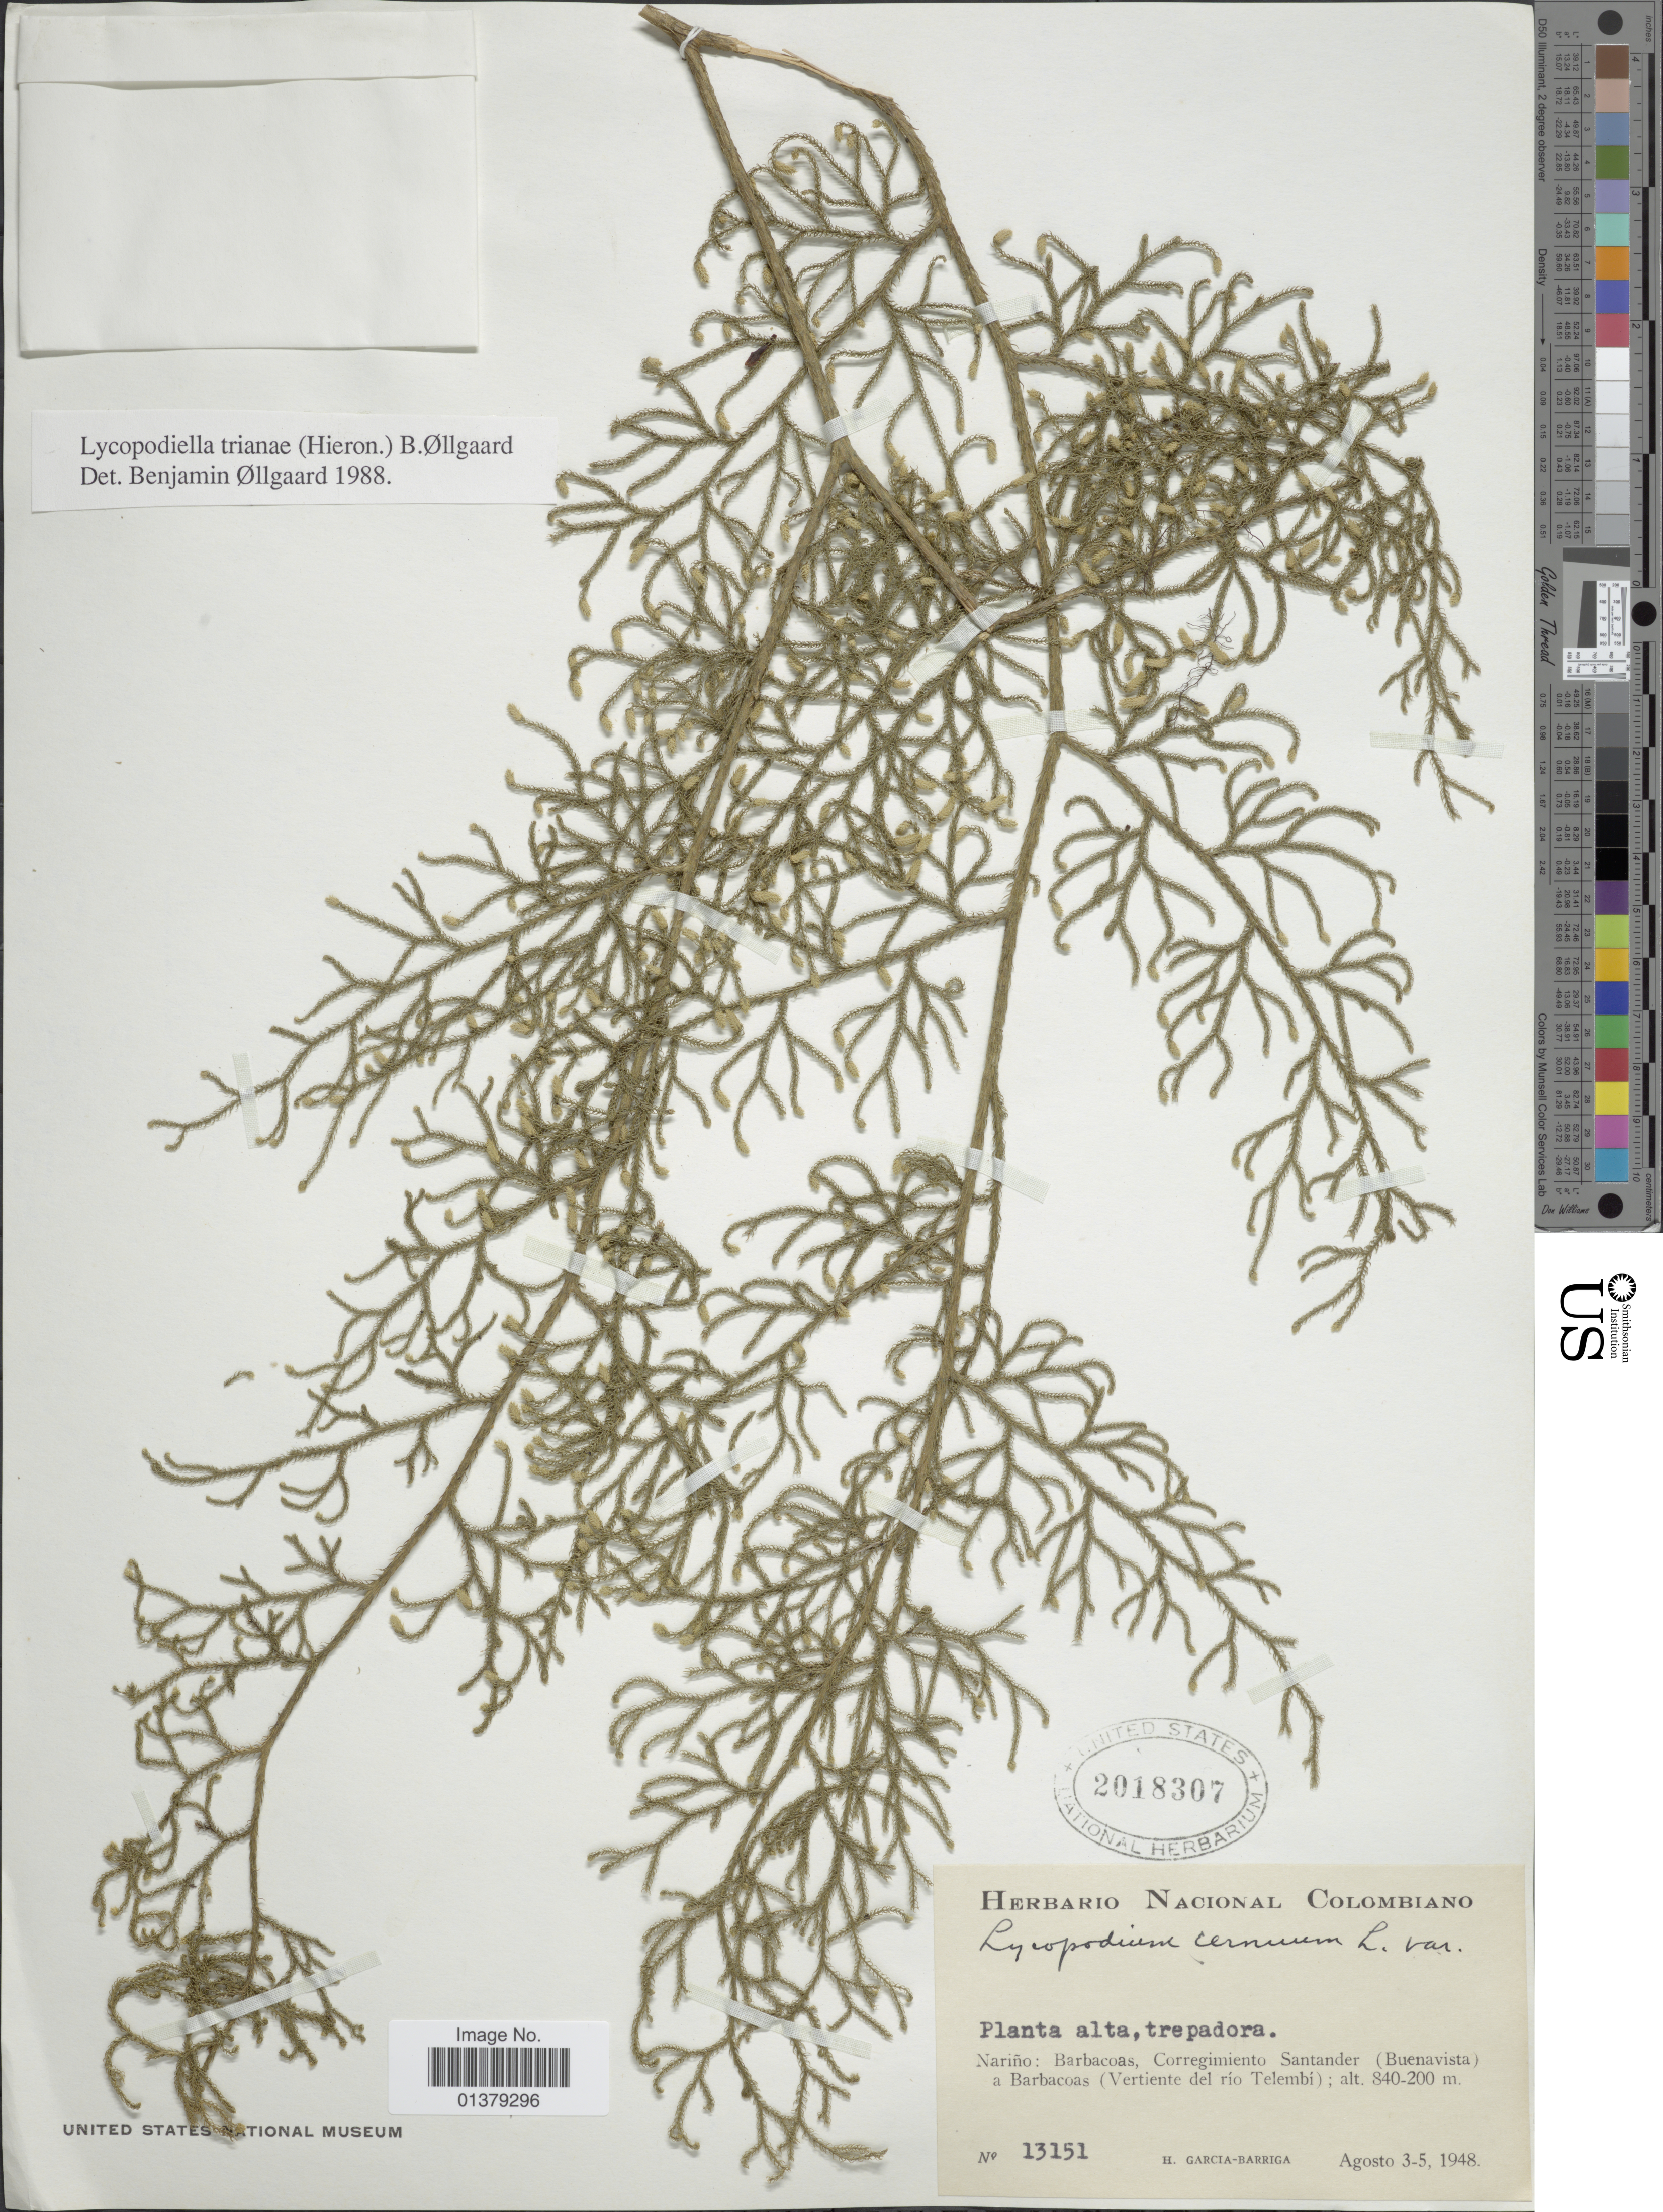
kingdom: Plantae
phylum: Tracheophyta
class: Lycopodiopsida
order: Lycopodiales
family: Lycopodiaceae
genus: Palhinhaea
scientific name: Palhinhaea trianae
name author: (Hieron.) Holub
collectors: H. García Barriga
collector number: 13151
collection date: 1948-08-03/1948-08-05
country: Colombia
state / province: Nariño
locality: Barbacoas, Corrigimiento Santander (Buenavista) a Barbacoas (Vertiente del río Telembí)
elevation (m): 200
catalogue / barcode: US 2018307